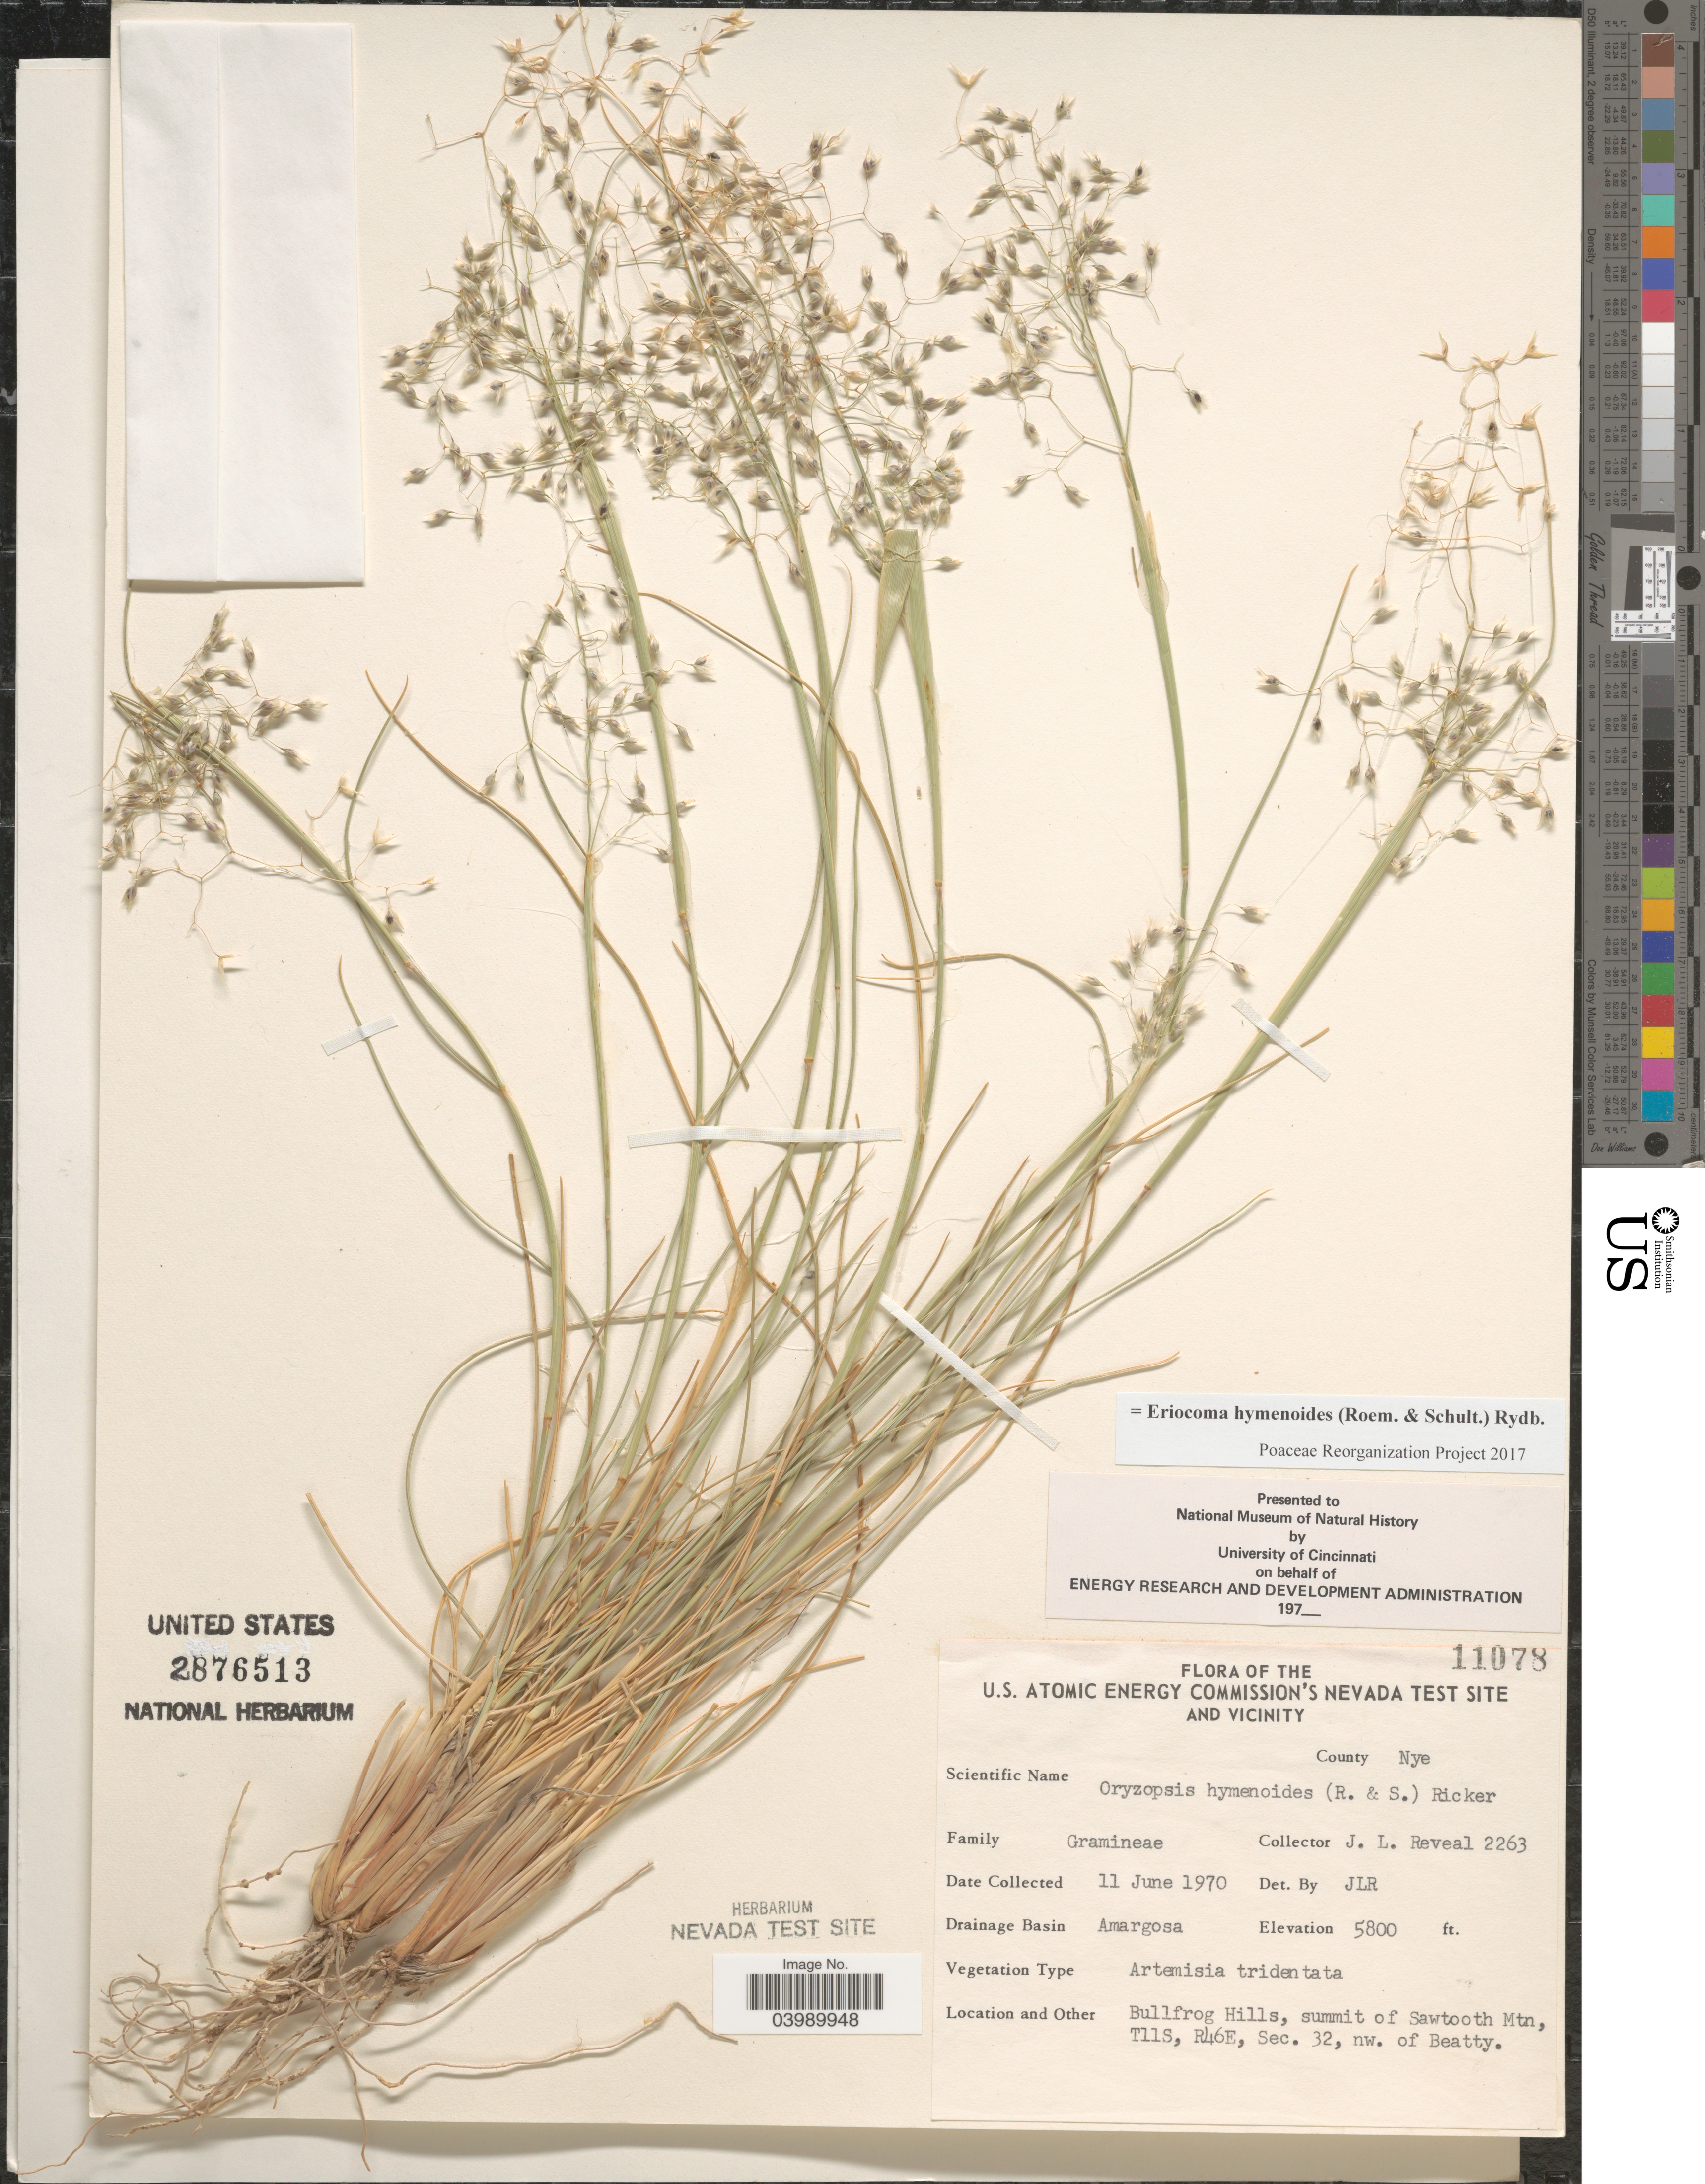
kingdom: Plantae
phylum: Tracheophyta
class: Liliopsida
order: Poales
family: Poaceae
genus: Eriocoma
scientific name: Eriocoma hymenoides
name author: (Roem. & Schult.) Rydb.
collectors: J. L. Reveal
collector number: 2263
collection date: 1970-06-11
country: United States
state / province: Nevada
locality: The U.S. Atomic Energy Commission's Nevada Test Site and Vicinity. County Nye. Drainage Basin Amargosa. Bullfrog Hills, summit of Sawtooth Mtn, T11S, R46E, Sec. 32, nw. of Beatty.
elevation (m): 1768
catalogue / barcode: US 2876513